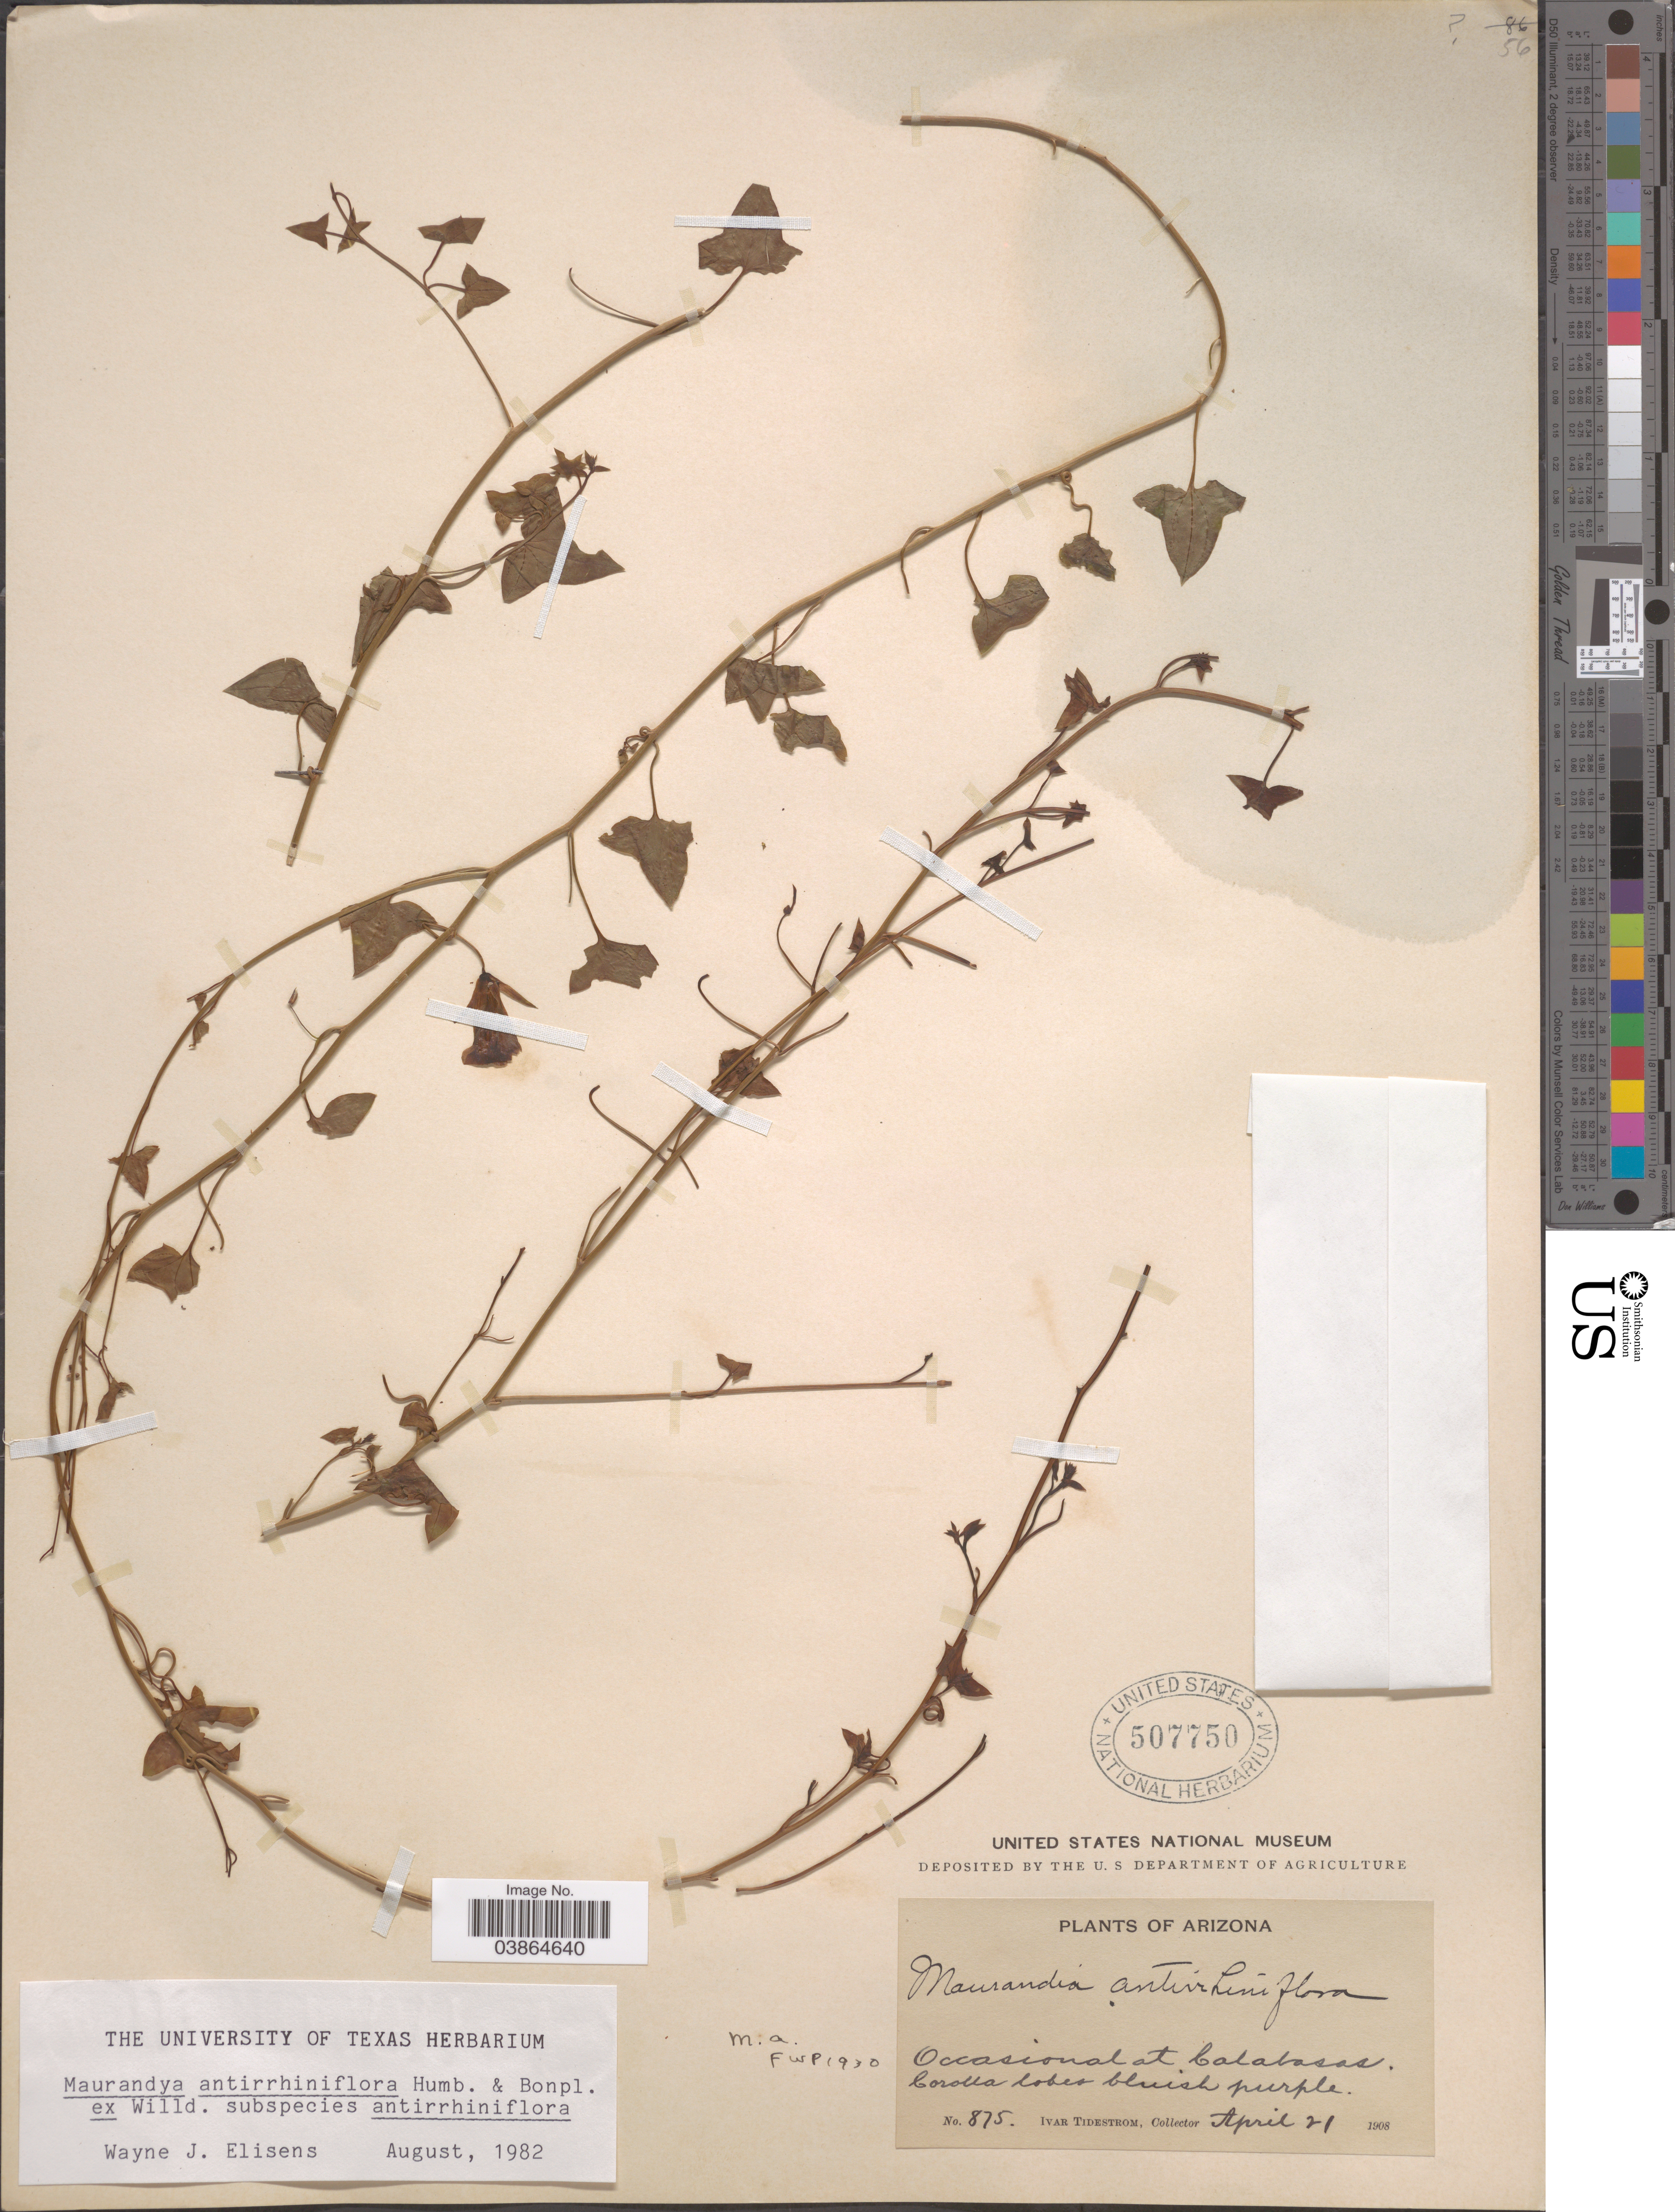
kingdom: Plantae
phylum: Tracheophyta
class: Magnoliopsida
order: Lamiales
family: Plantaginaceae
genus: Maurandya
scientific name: Maurandya antirrhiniflora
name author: Humb. & Bonpl. ex Willd.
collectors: I. F. Tidestrom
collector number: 875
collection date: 1908-04-21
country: United States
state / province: Arizona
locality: Occasional at Calabasas.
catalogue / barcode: US 507750